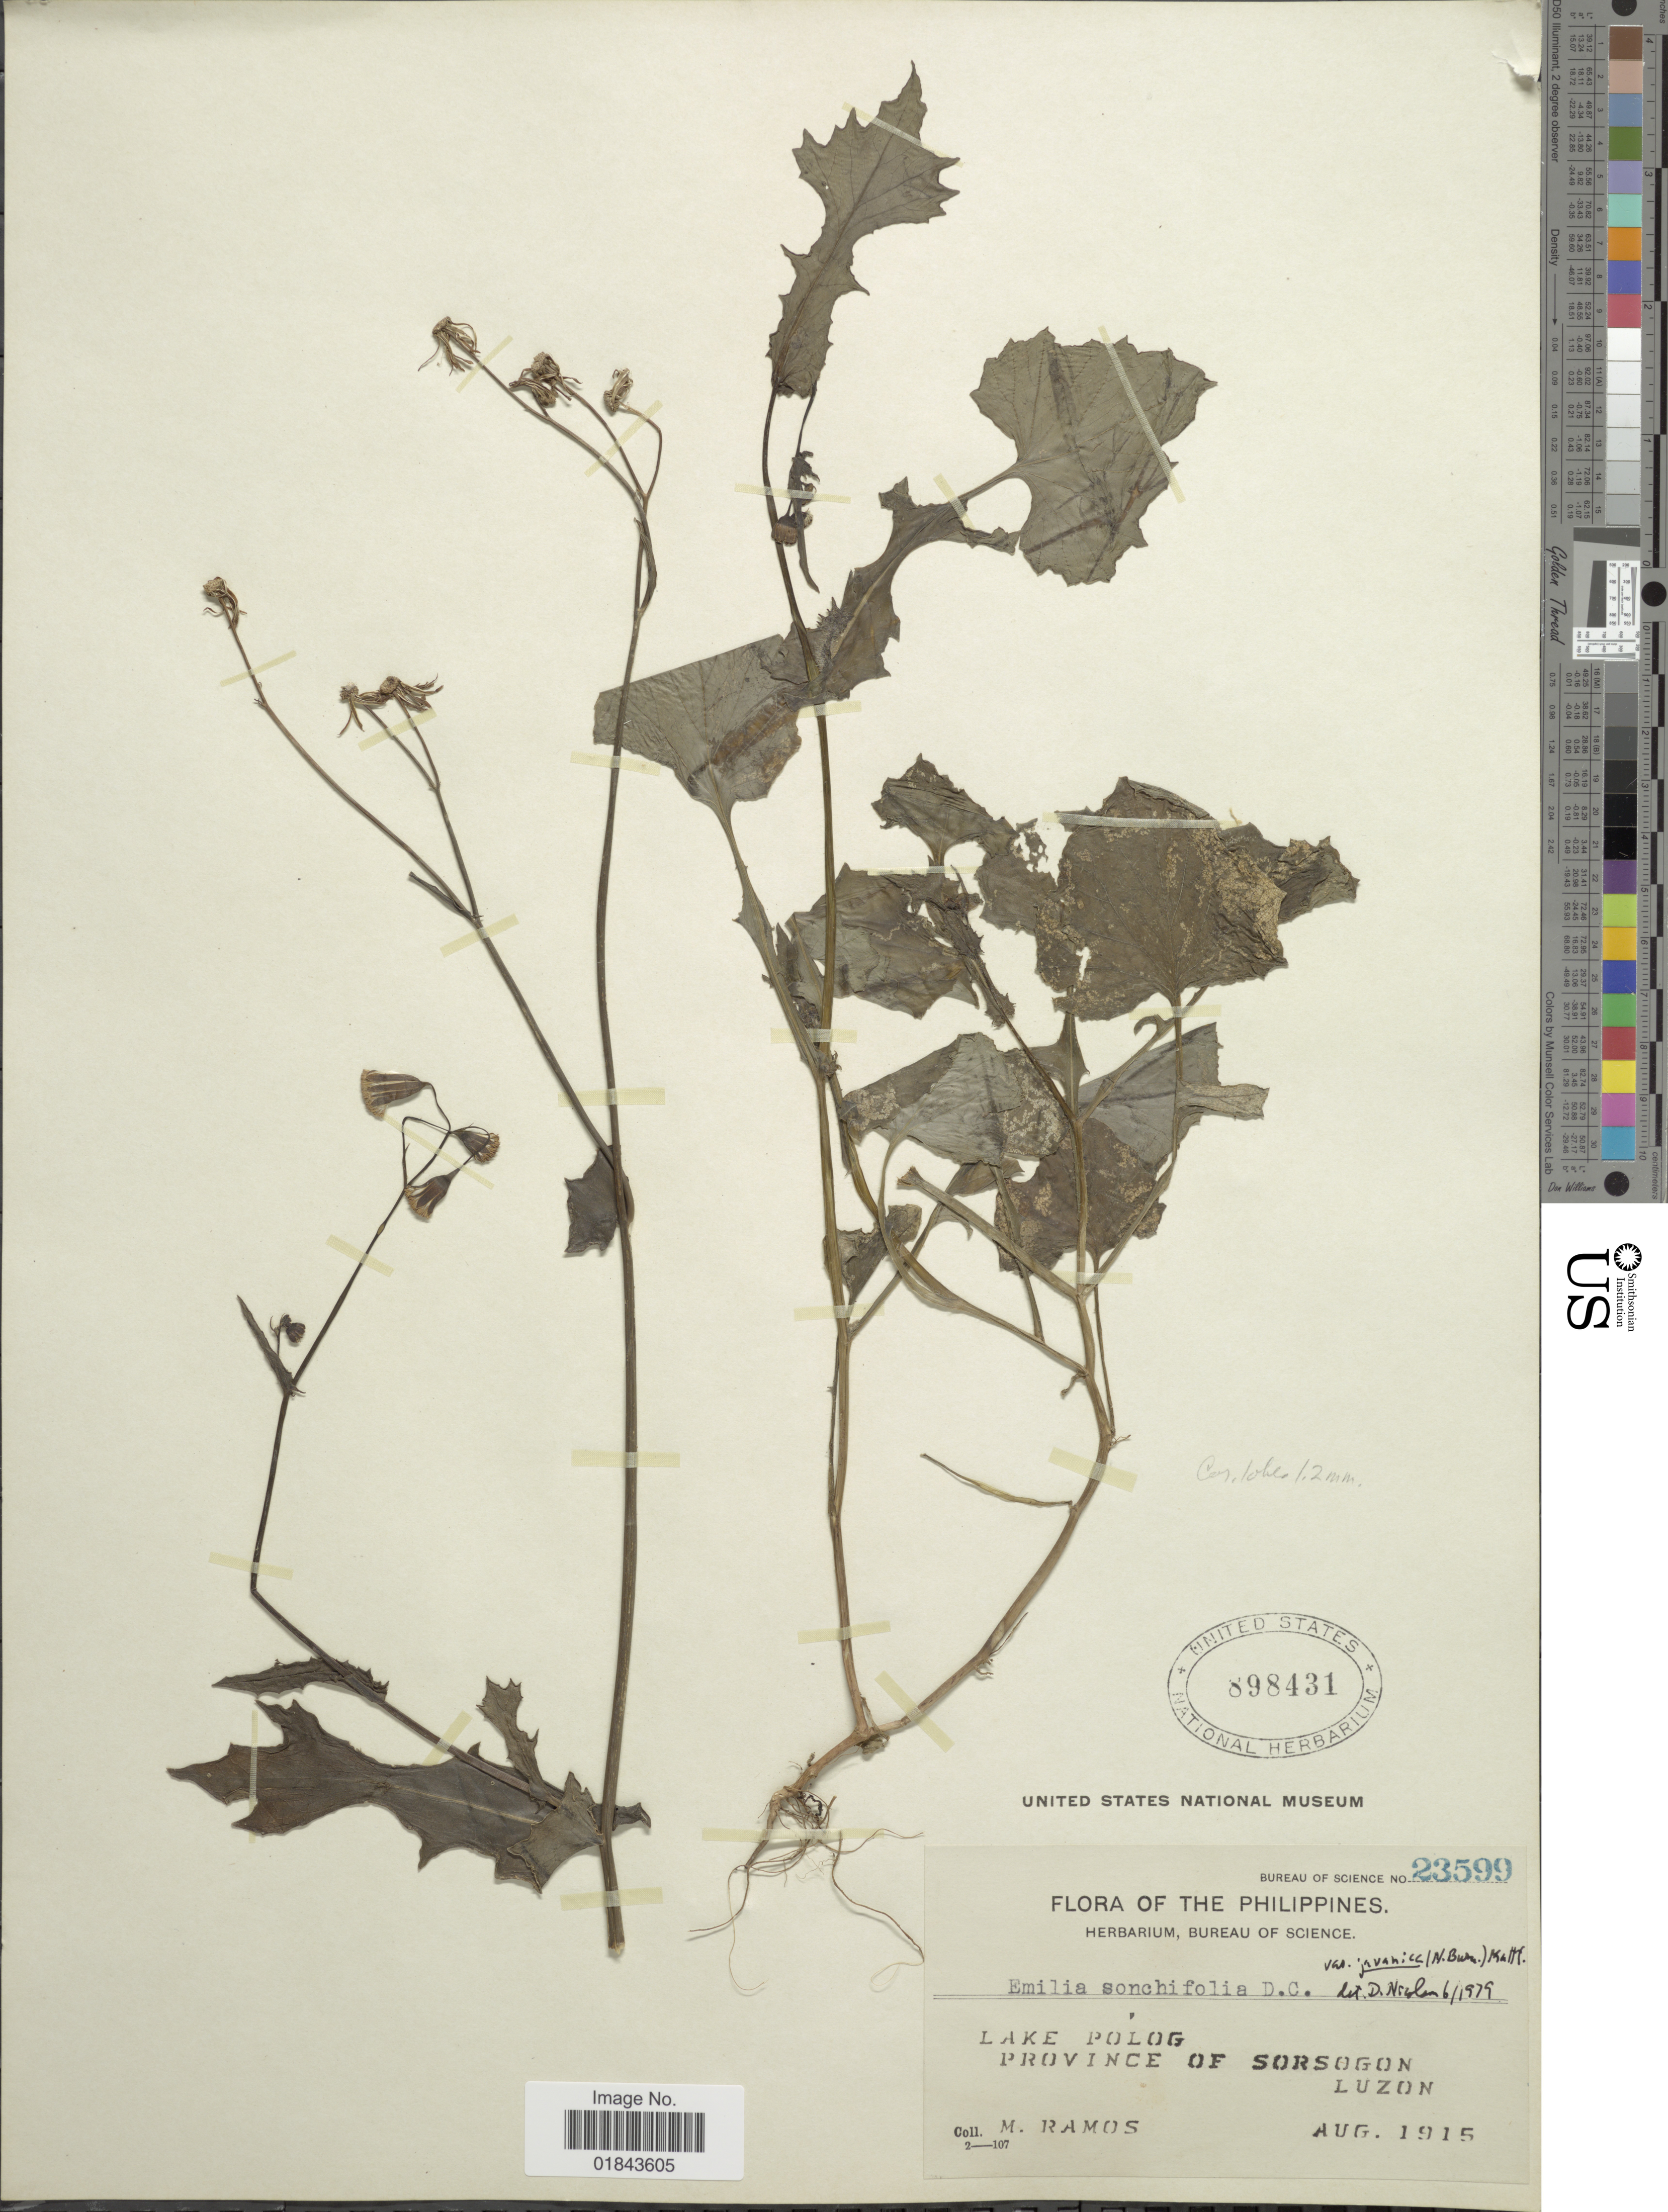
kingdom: Plantae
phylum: Tracheophyta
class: Magnoliopsida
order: Asterales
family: Asteraceae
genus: Emilia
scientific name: Emilia sonchifolia var. javanica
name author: (Burm. f.) Mattf.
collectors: M. Ramos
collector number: Bureau of Science 23599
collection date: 1915-08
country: Philippines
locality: Lake Polog, Province of Sorsogon, Luzon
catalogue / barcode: US 898431